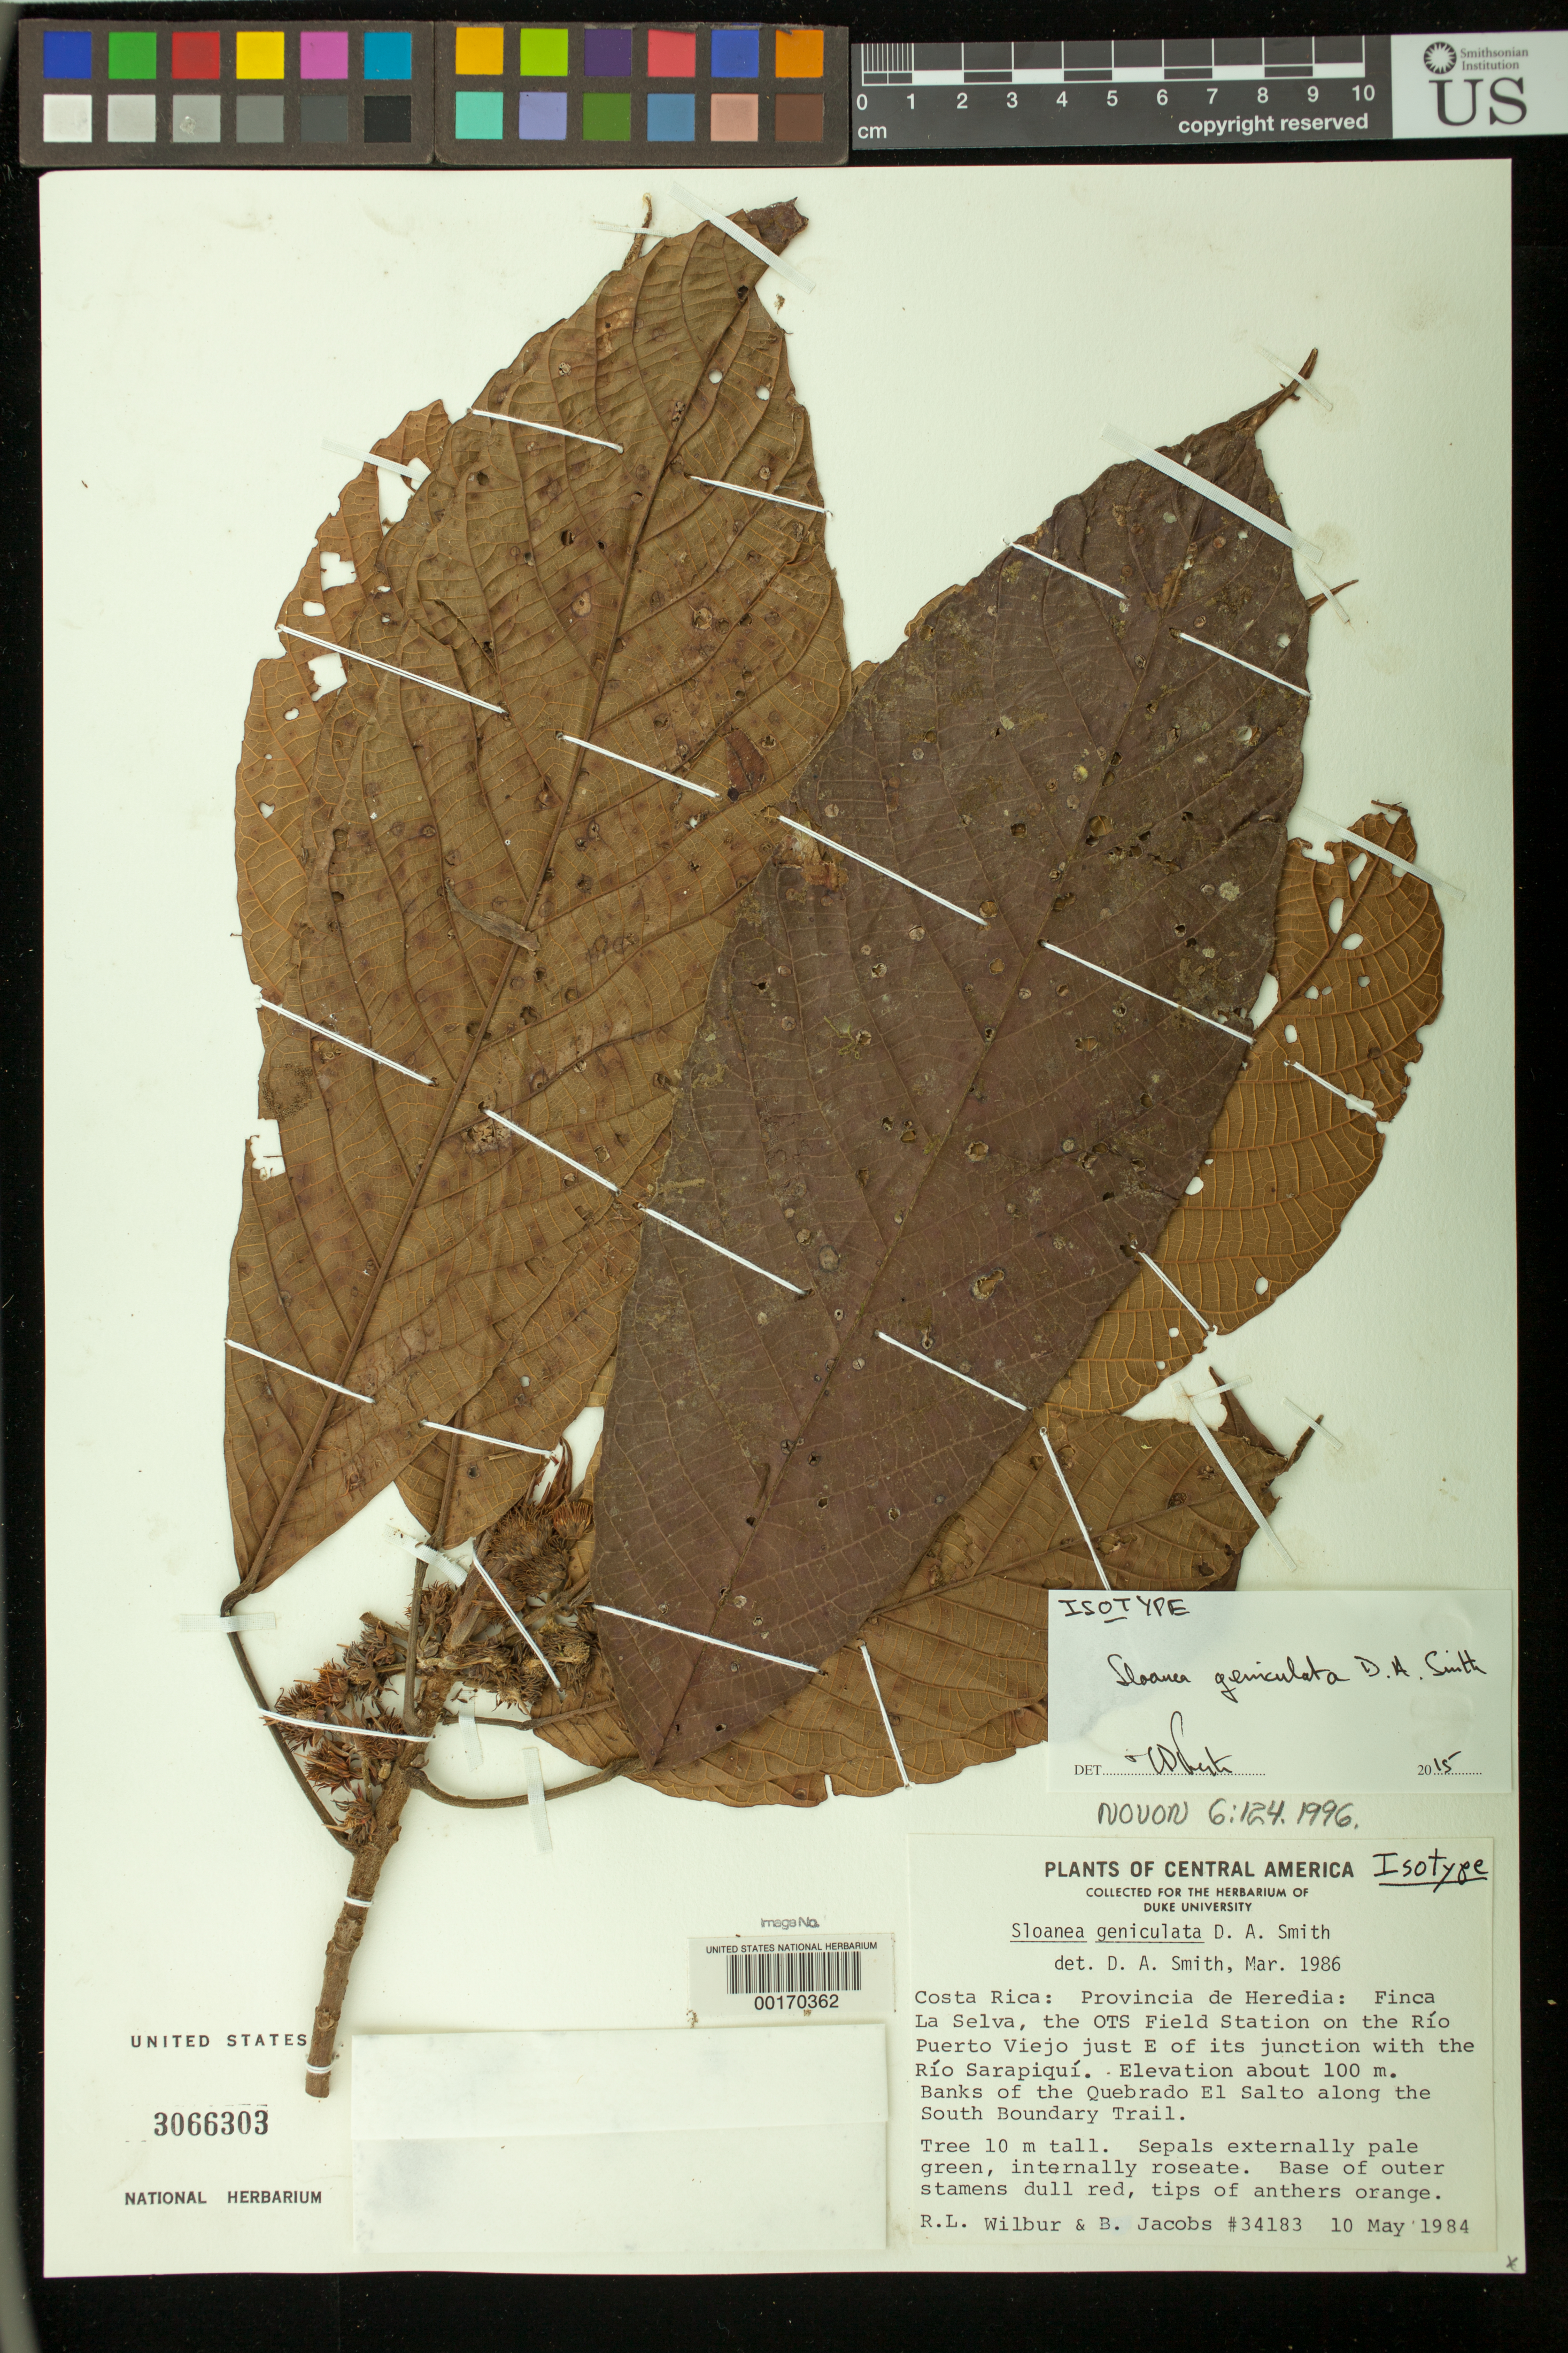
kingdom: Plantae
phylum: Tracheophyta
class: Magnoliopsida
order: Oxalidales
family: Elaeocarpaceae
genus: Sloanea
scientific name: Sloanea geniculata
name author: Dam. A. Sm.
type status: Isotype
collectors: B. Wilbur & B. Jacobs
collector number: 34183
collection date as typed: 10 May 1984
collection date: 1984-05-10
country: Costa Rica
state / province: Heredia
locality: Finca La Selva, OTS Field Station on Rio Puerto Veijo just E of its junction with Rio Sarapiqui.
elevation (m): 1400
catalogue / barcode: US 3066303